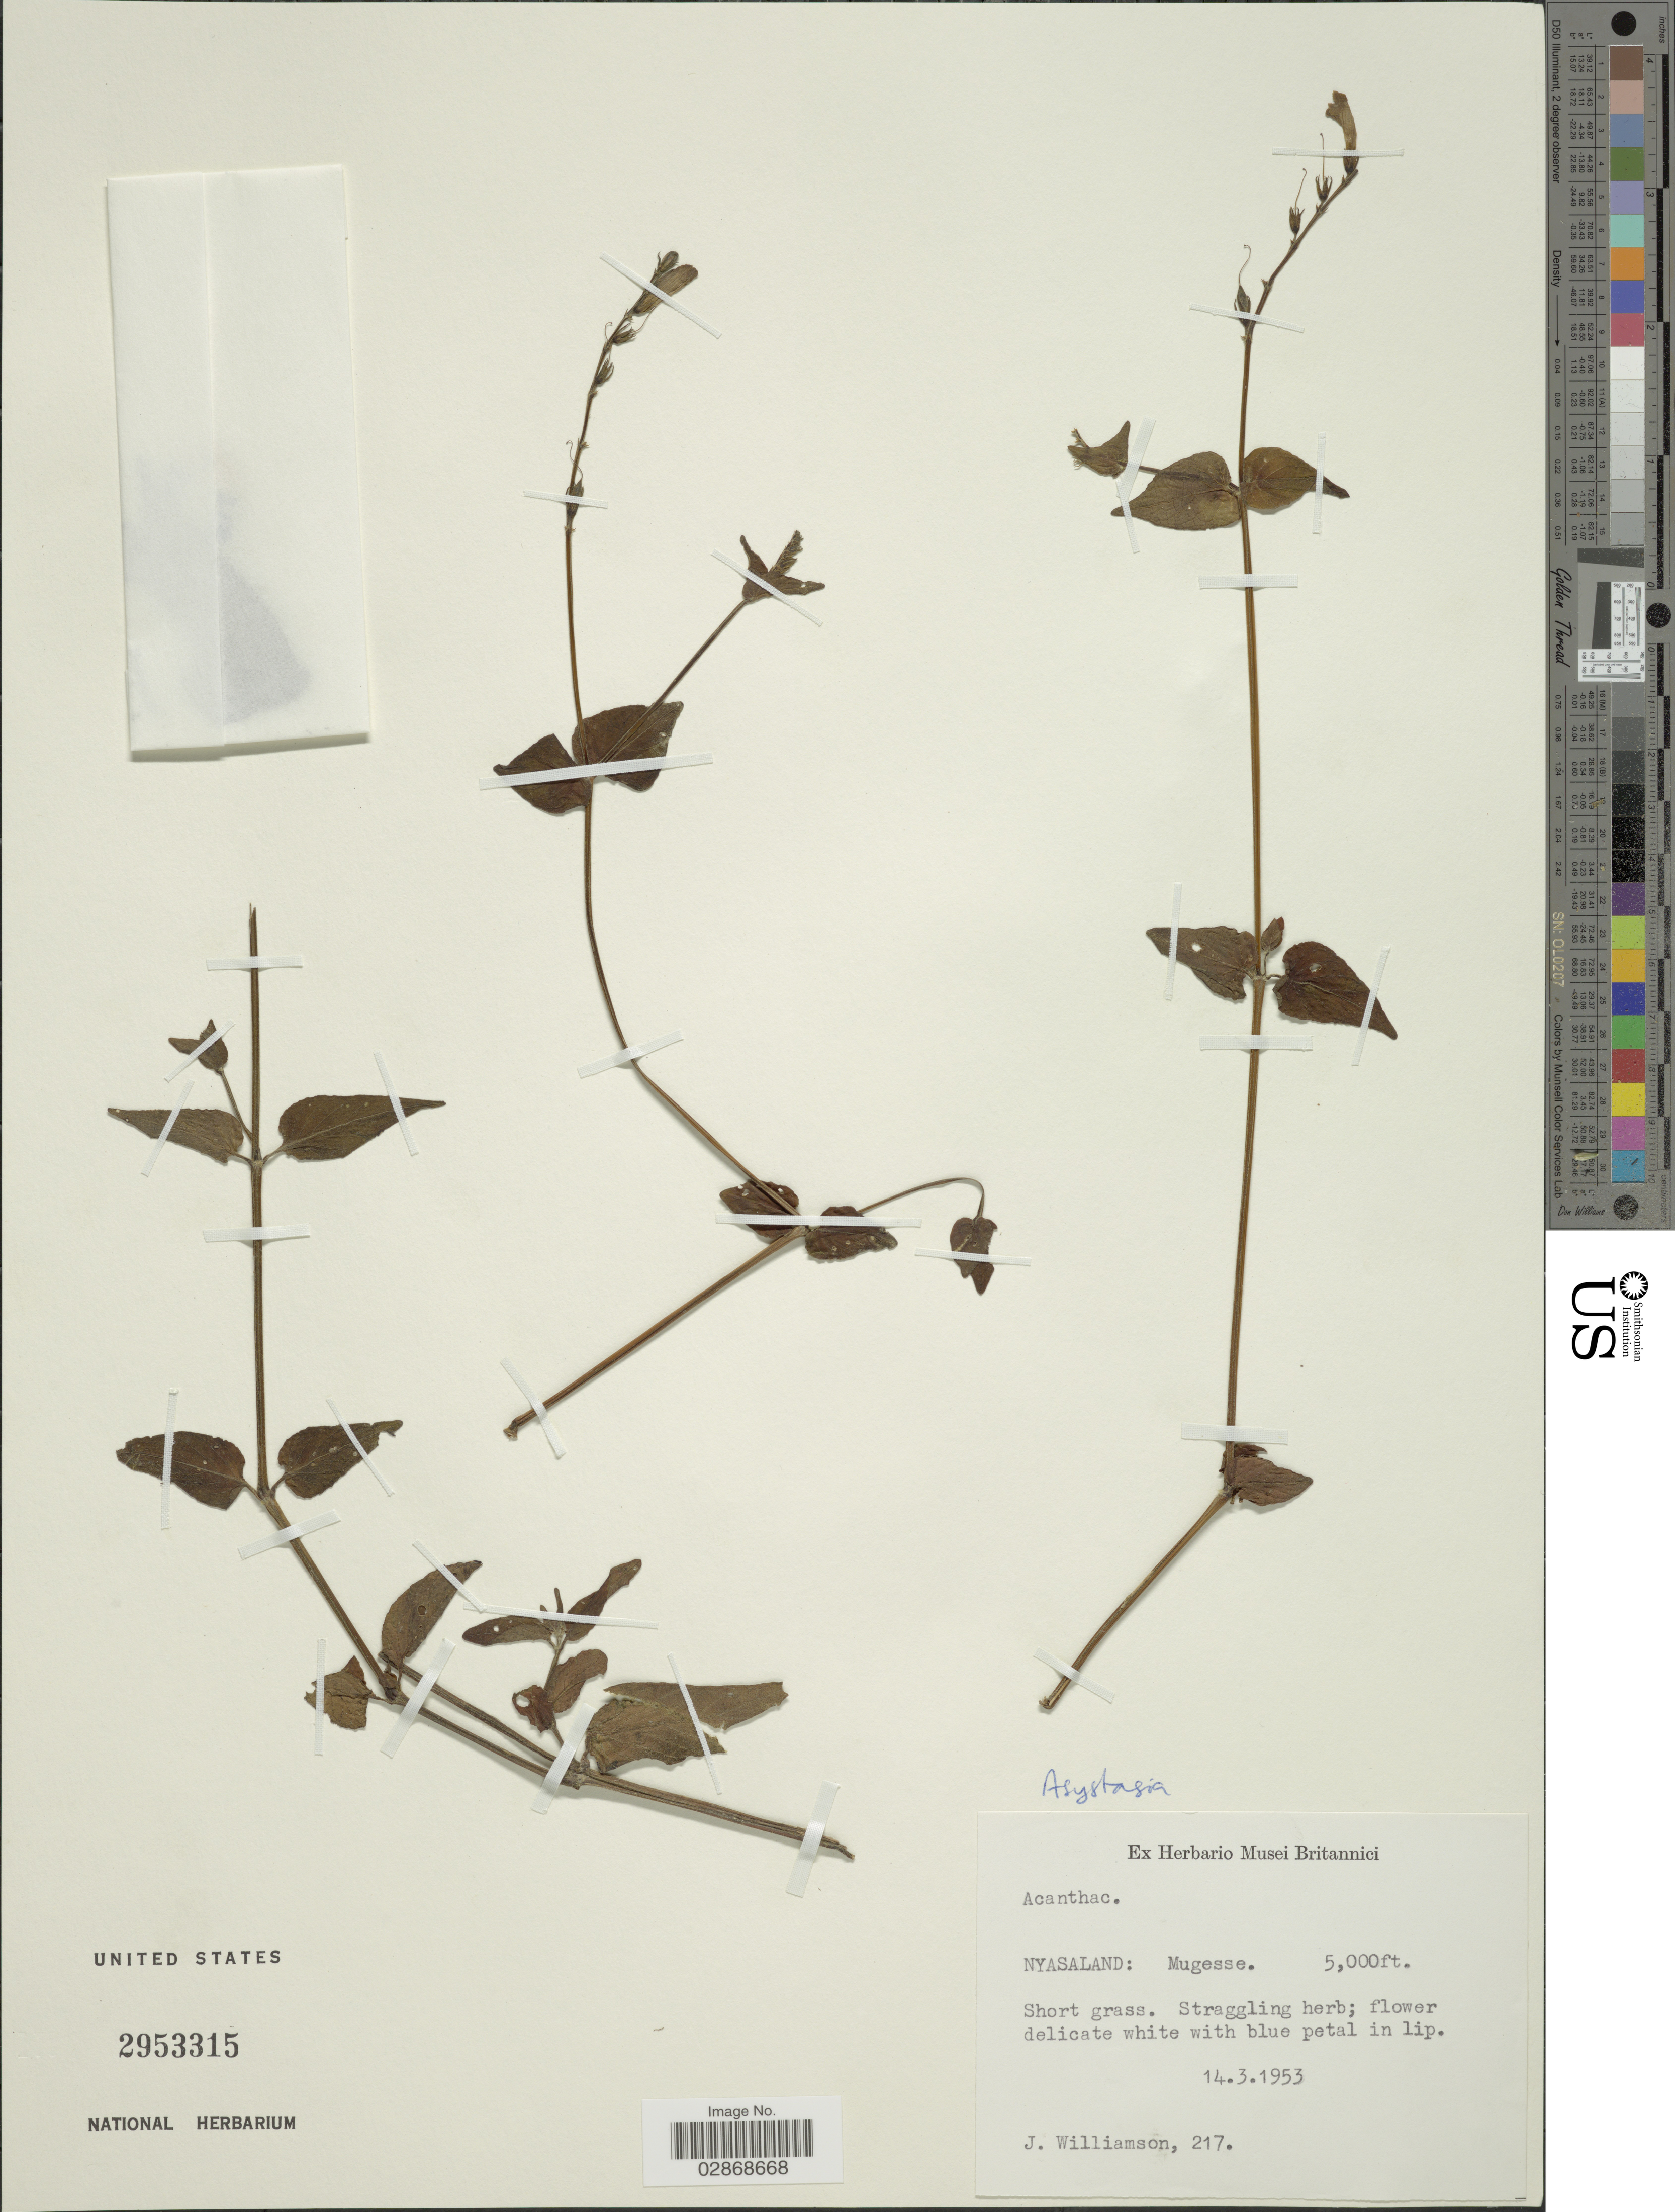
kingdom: Plantae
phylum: Tracheophyta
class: Magnoliopsida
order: Lamiales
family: Acanthaceae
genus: Asystasia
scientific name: Asystasia sp.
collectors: J. Williamson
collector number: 217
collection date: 1953-03-14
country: Malawi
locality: Nyasaland. Mugesse.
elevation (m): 1524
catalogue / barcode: US 2953315